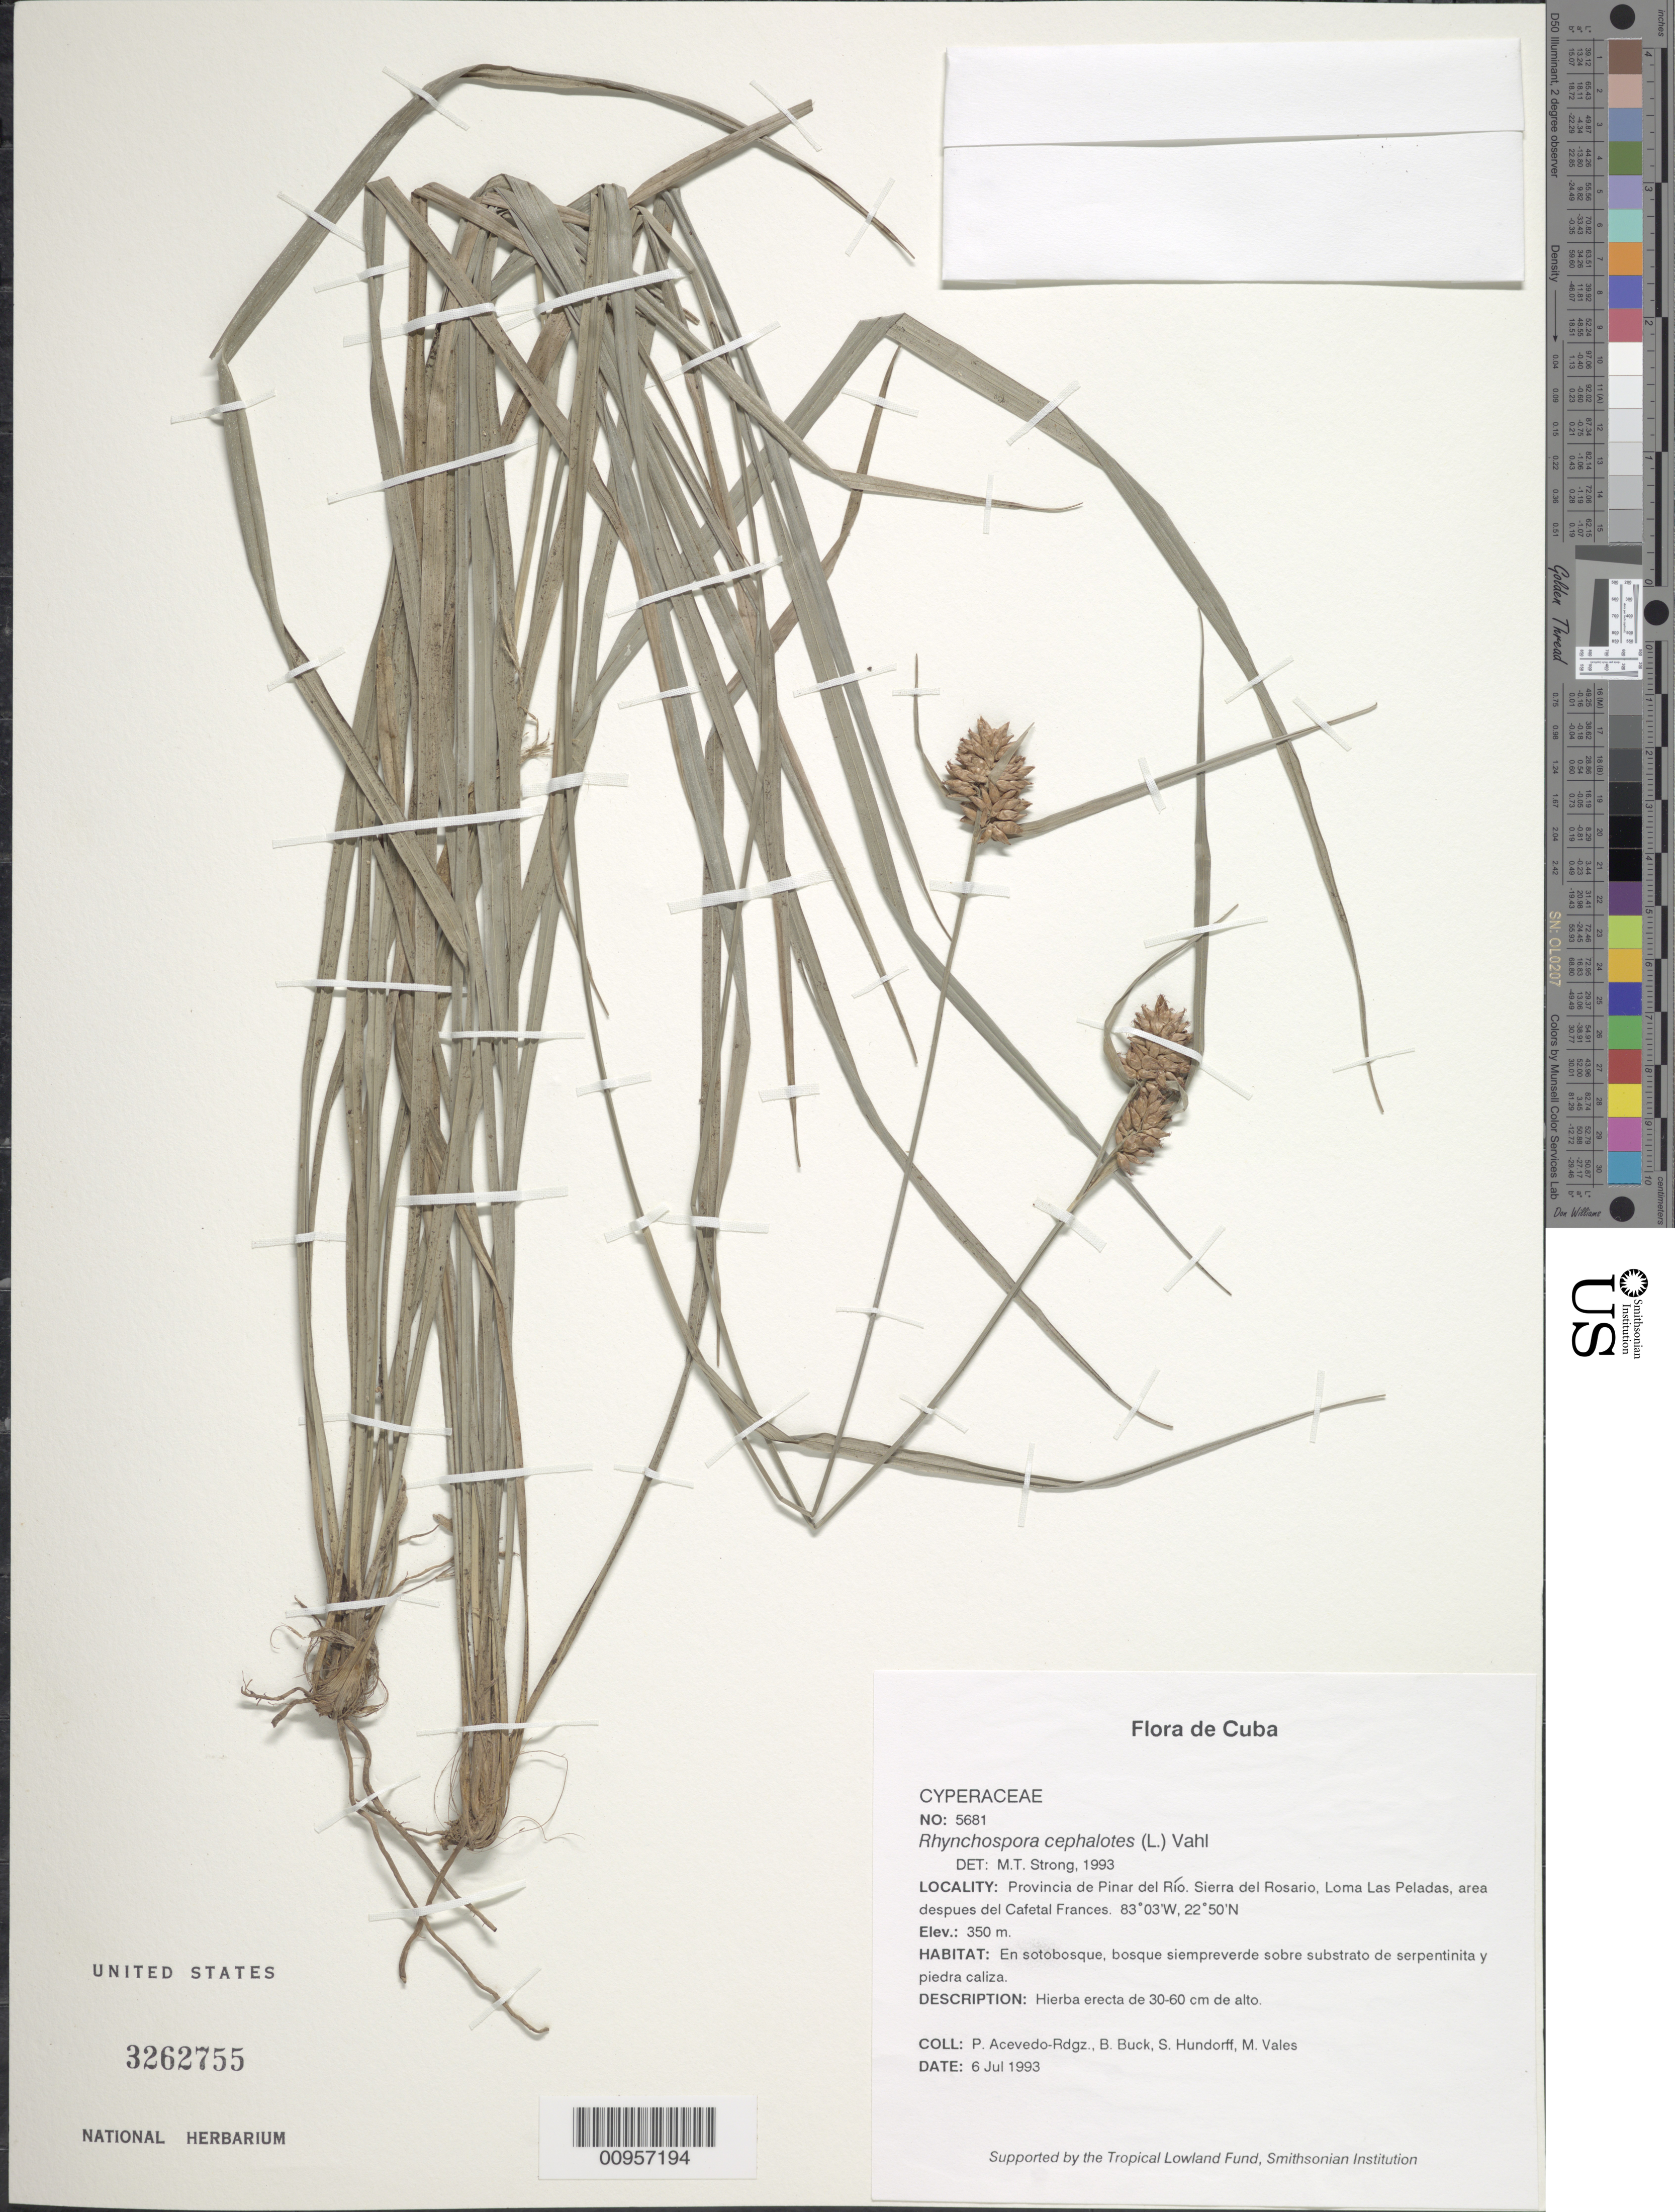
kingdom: Plantae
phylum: Tracheophyta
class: Liliopsida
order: Poales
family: Cyperaceae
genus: Rhynchospora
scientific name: Rhynchospora cephalotes var. cephalotes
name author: (L.) Vahl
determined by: Strong, M. T., (US), Smithsonian Institution - National Museum of Natural History (UNITED STATES)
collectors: P. Acevedo-Rodr., B. Buck, S. Hundorf & M. Vales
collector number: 5681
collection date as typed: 06 Jul 1993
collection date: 1993-07-06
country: Cuba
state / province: Pinar del Rio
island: Cuba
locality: Sierra del Rosario, Loma Las Peladas, area despues del Cafetal Frances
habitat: En sotobosque, bosque siempreverde sobre substrato de serpentinita y piedra caliza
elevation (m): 350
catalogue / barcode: US 3262755